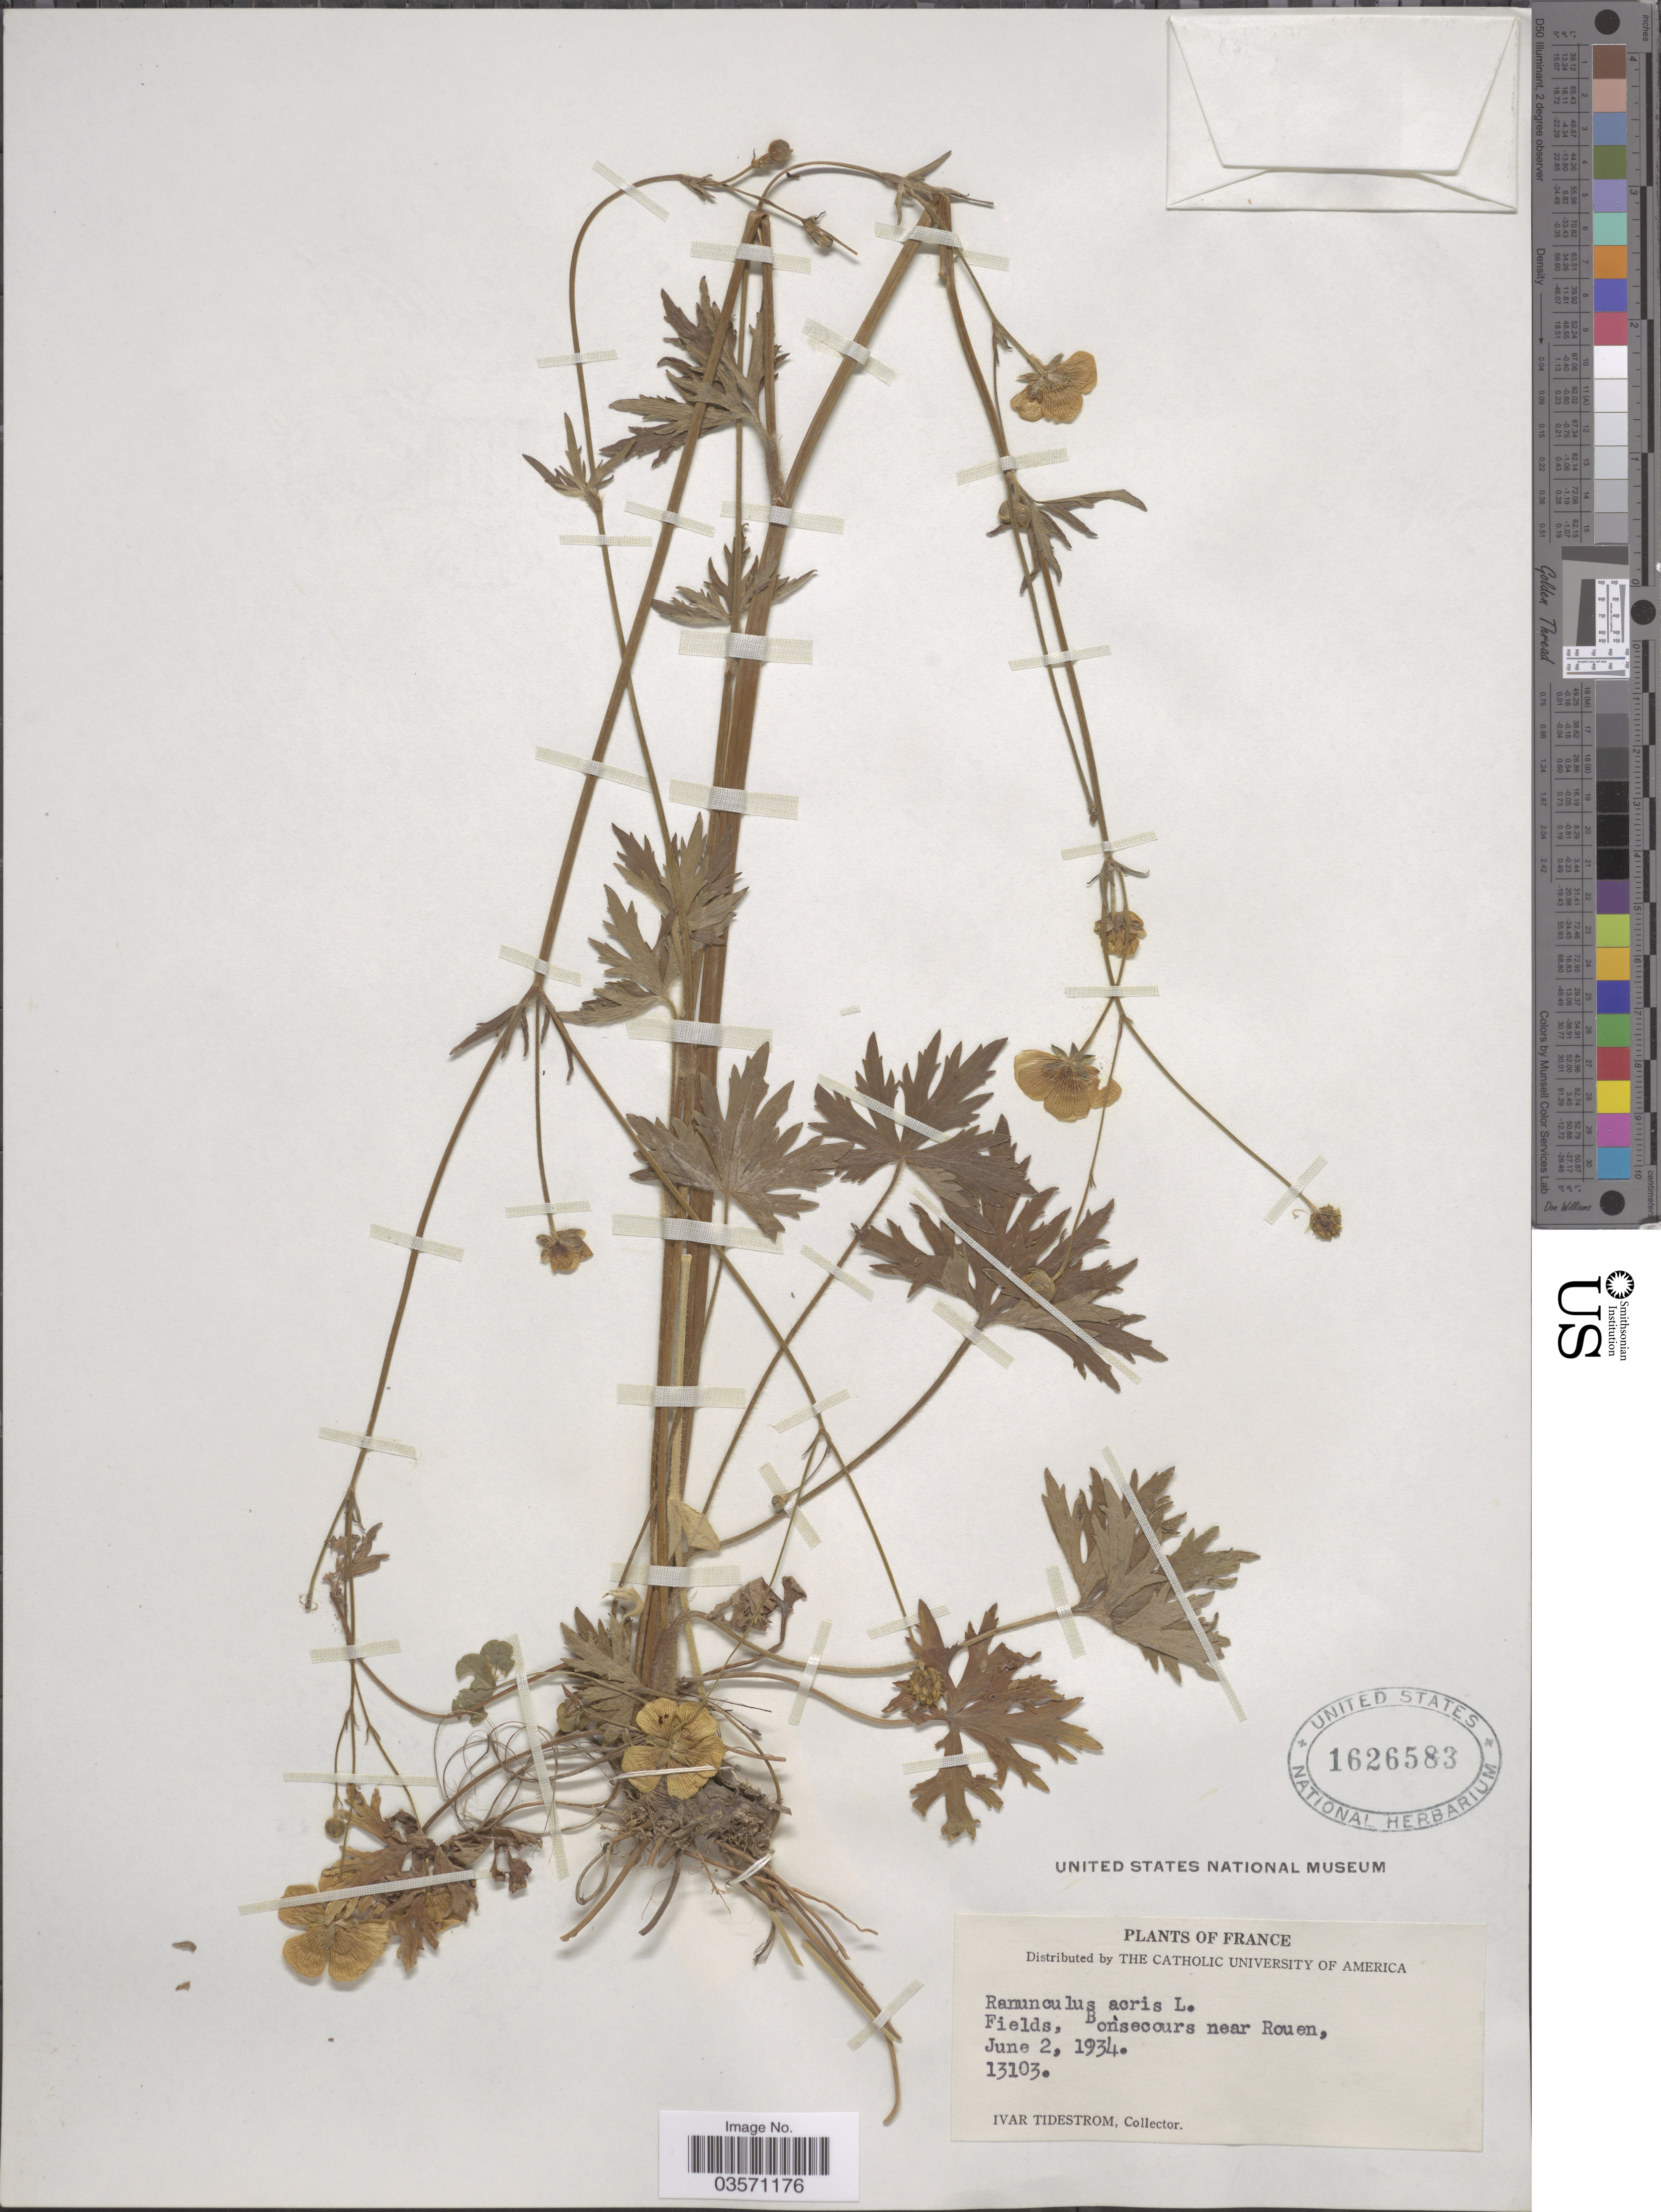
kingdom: Plantae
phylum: Tracheophyta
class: Magnoliopsida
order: Ranunculales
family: Ranunculaceae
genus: Ranunculus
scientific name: Ranunculus acris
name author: L.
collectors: I. F. Tidestrom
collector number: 13103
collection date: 1934-06-02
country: France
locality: Fields, Bonsecours near Rouen.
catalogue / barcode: US 1626583